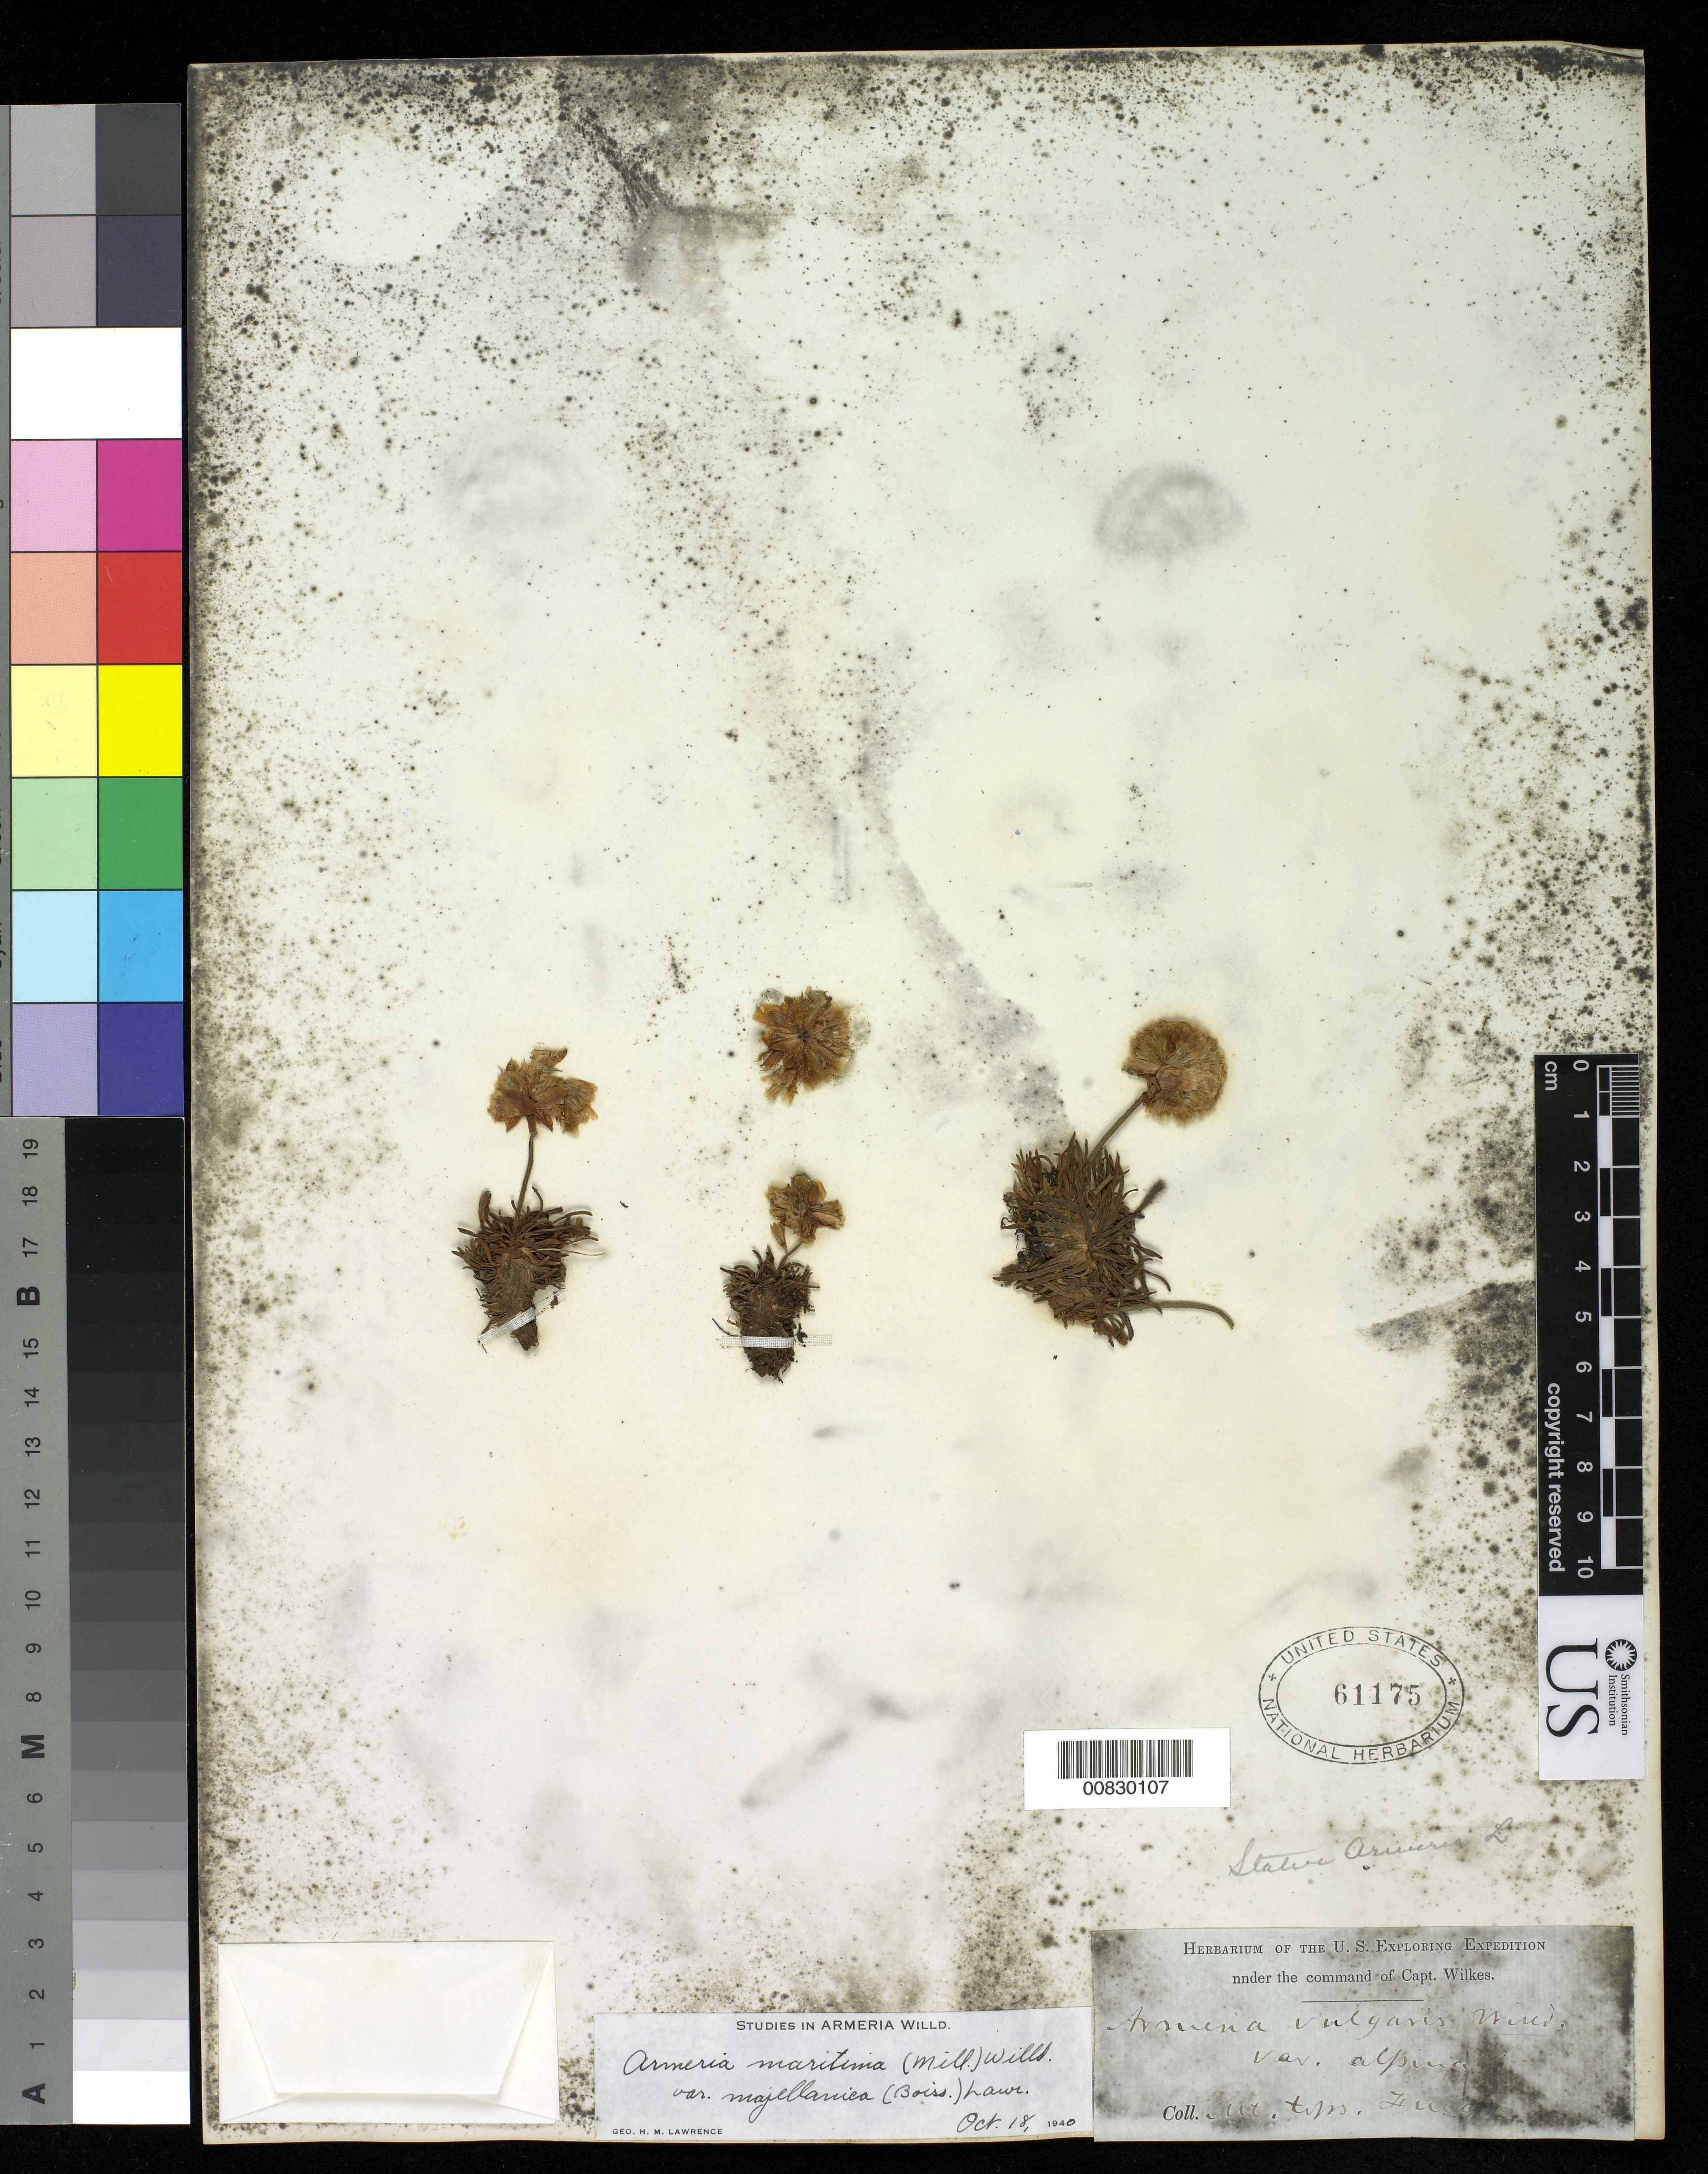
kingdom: Plantae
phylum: Tracheophyta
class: Magnoliopsida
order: Caryophyllales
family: Plumbaginaceae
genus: Armeria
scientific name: Armeria maritima subsp. andina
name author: (Poepp. ex Boiss.) D.M. Moore & H.O. Yates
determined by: Strong, M. T., (US), Smithsonian Institution - National Museum of Natural History (UNITED STATES)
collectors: Wilkes Explor. Exped.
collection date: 1838/1842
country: Argentina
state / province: Tierra del Fuego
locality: Mt. Tops, Fuegia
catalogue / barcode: US 61175